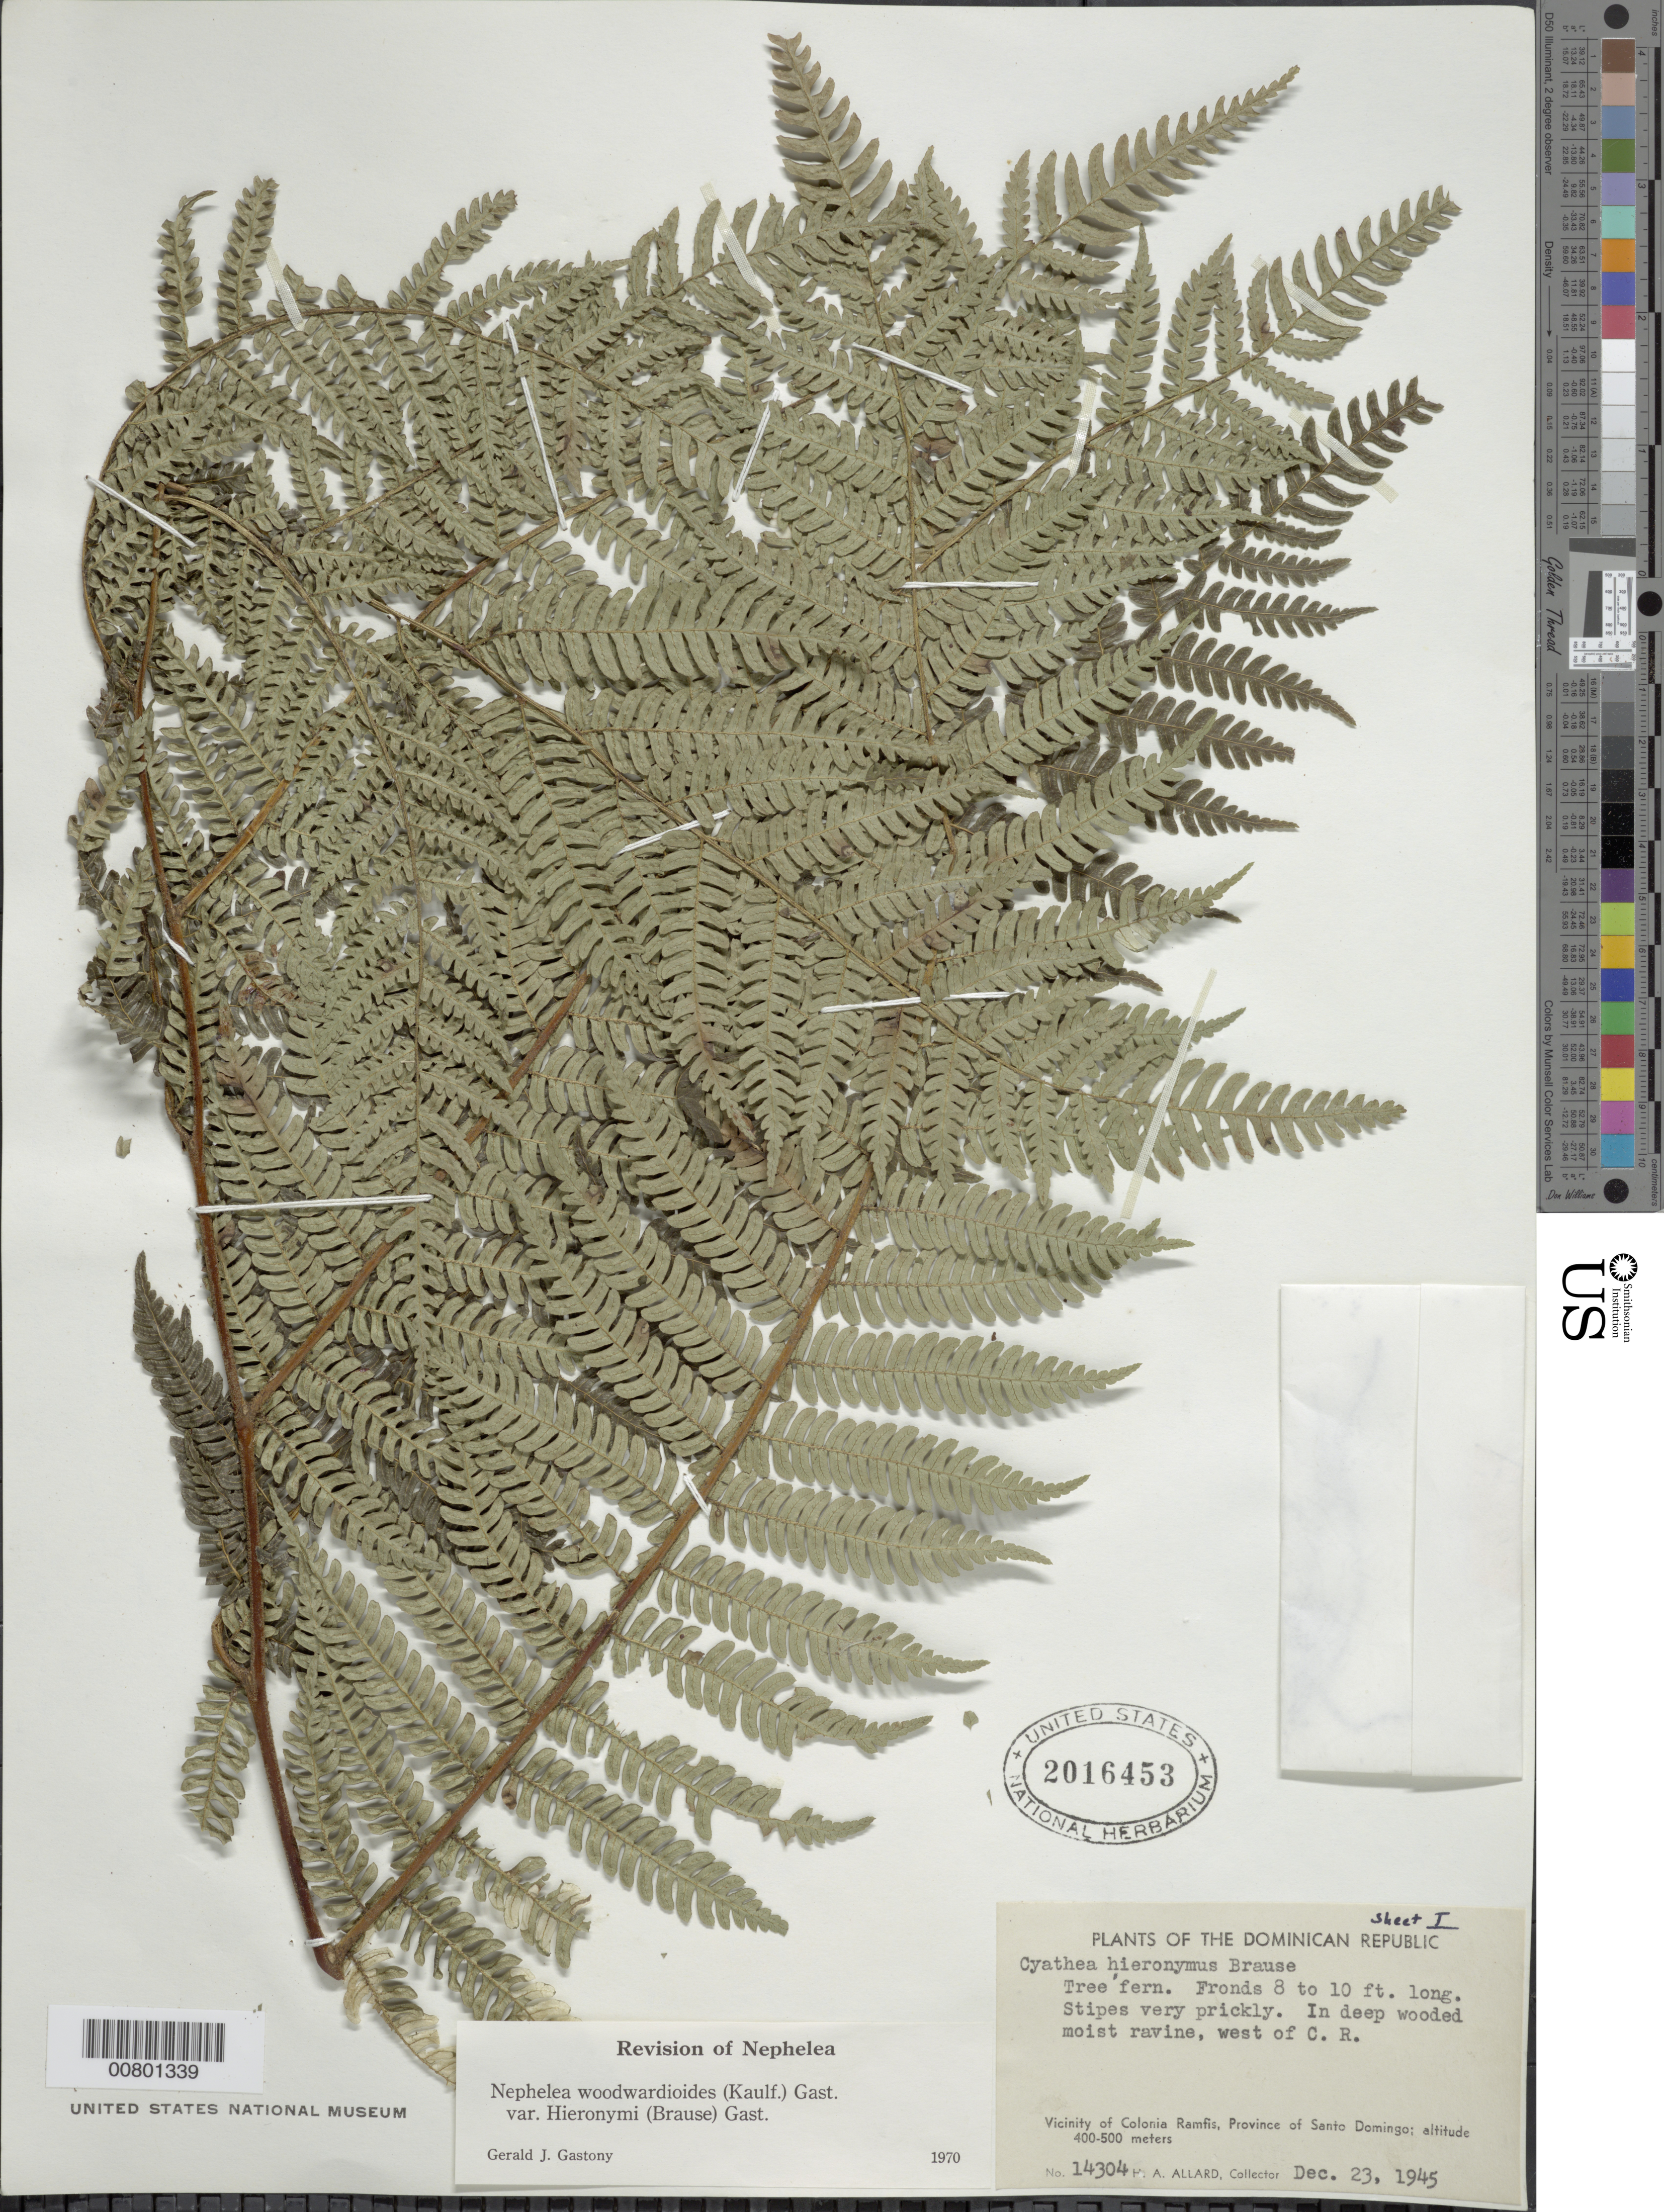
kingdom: Plantae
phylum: Tracheophyta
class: Polypodiopsida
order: Cyatheales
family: Cyatheaceae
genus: Alsophila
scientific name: Alsophila woodwardioides var. hieronymii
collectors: H. A. Allard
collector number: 14304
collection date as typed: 23 Dec 1945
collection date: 1945-12-23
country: Dominican Republic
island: Hispaniola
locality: Prov. Santo Domingo, W of Colonia Ramfis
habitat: Deep wooded moist ravine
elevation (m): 400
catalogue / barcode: US 2016453